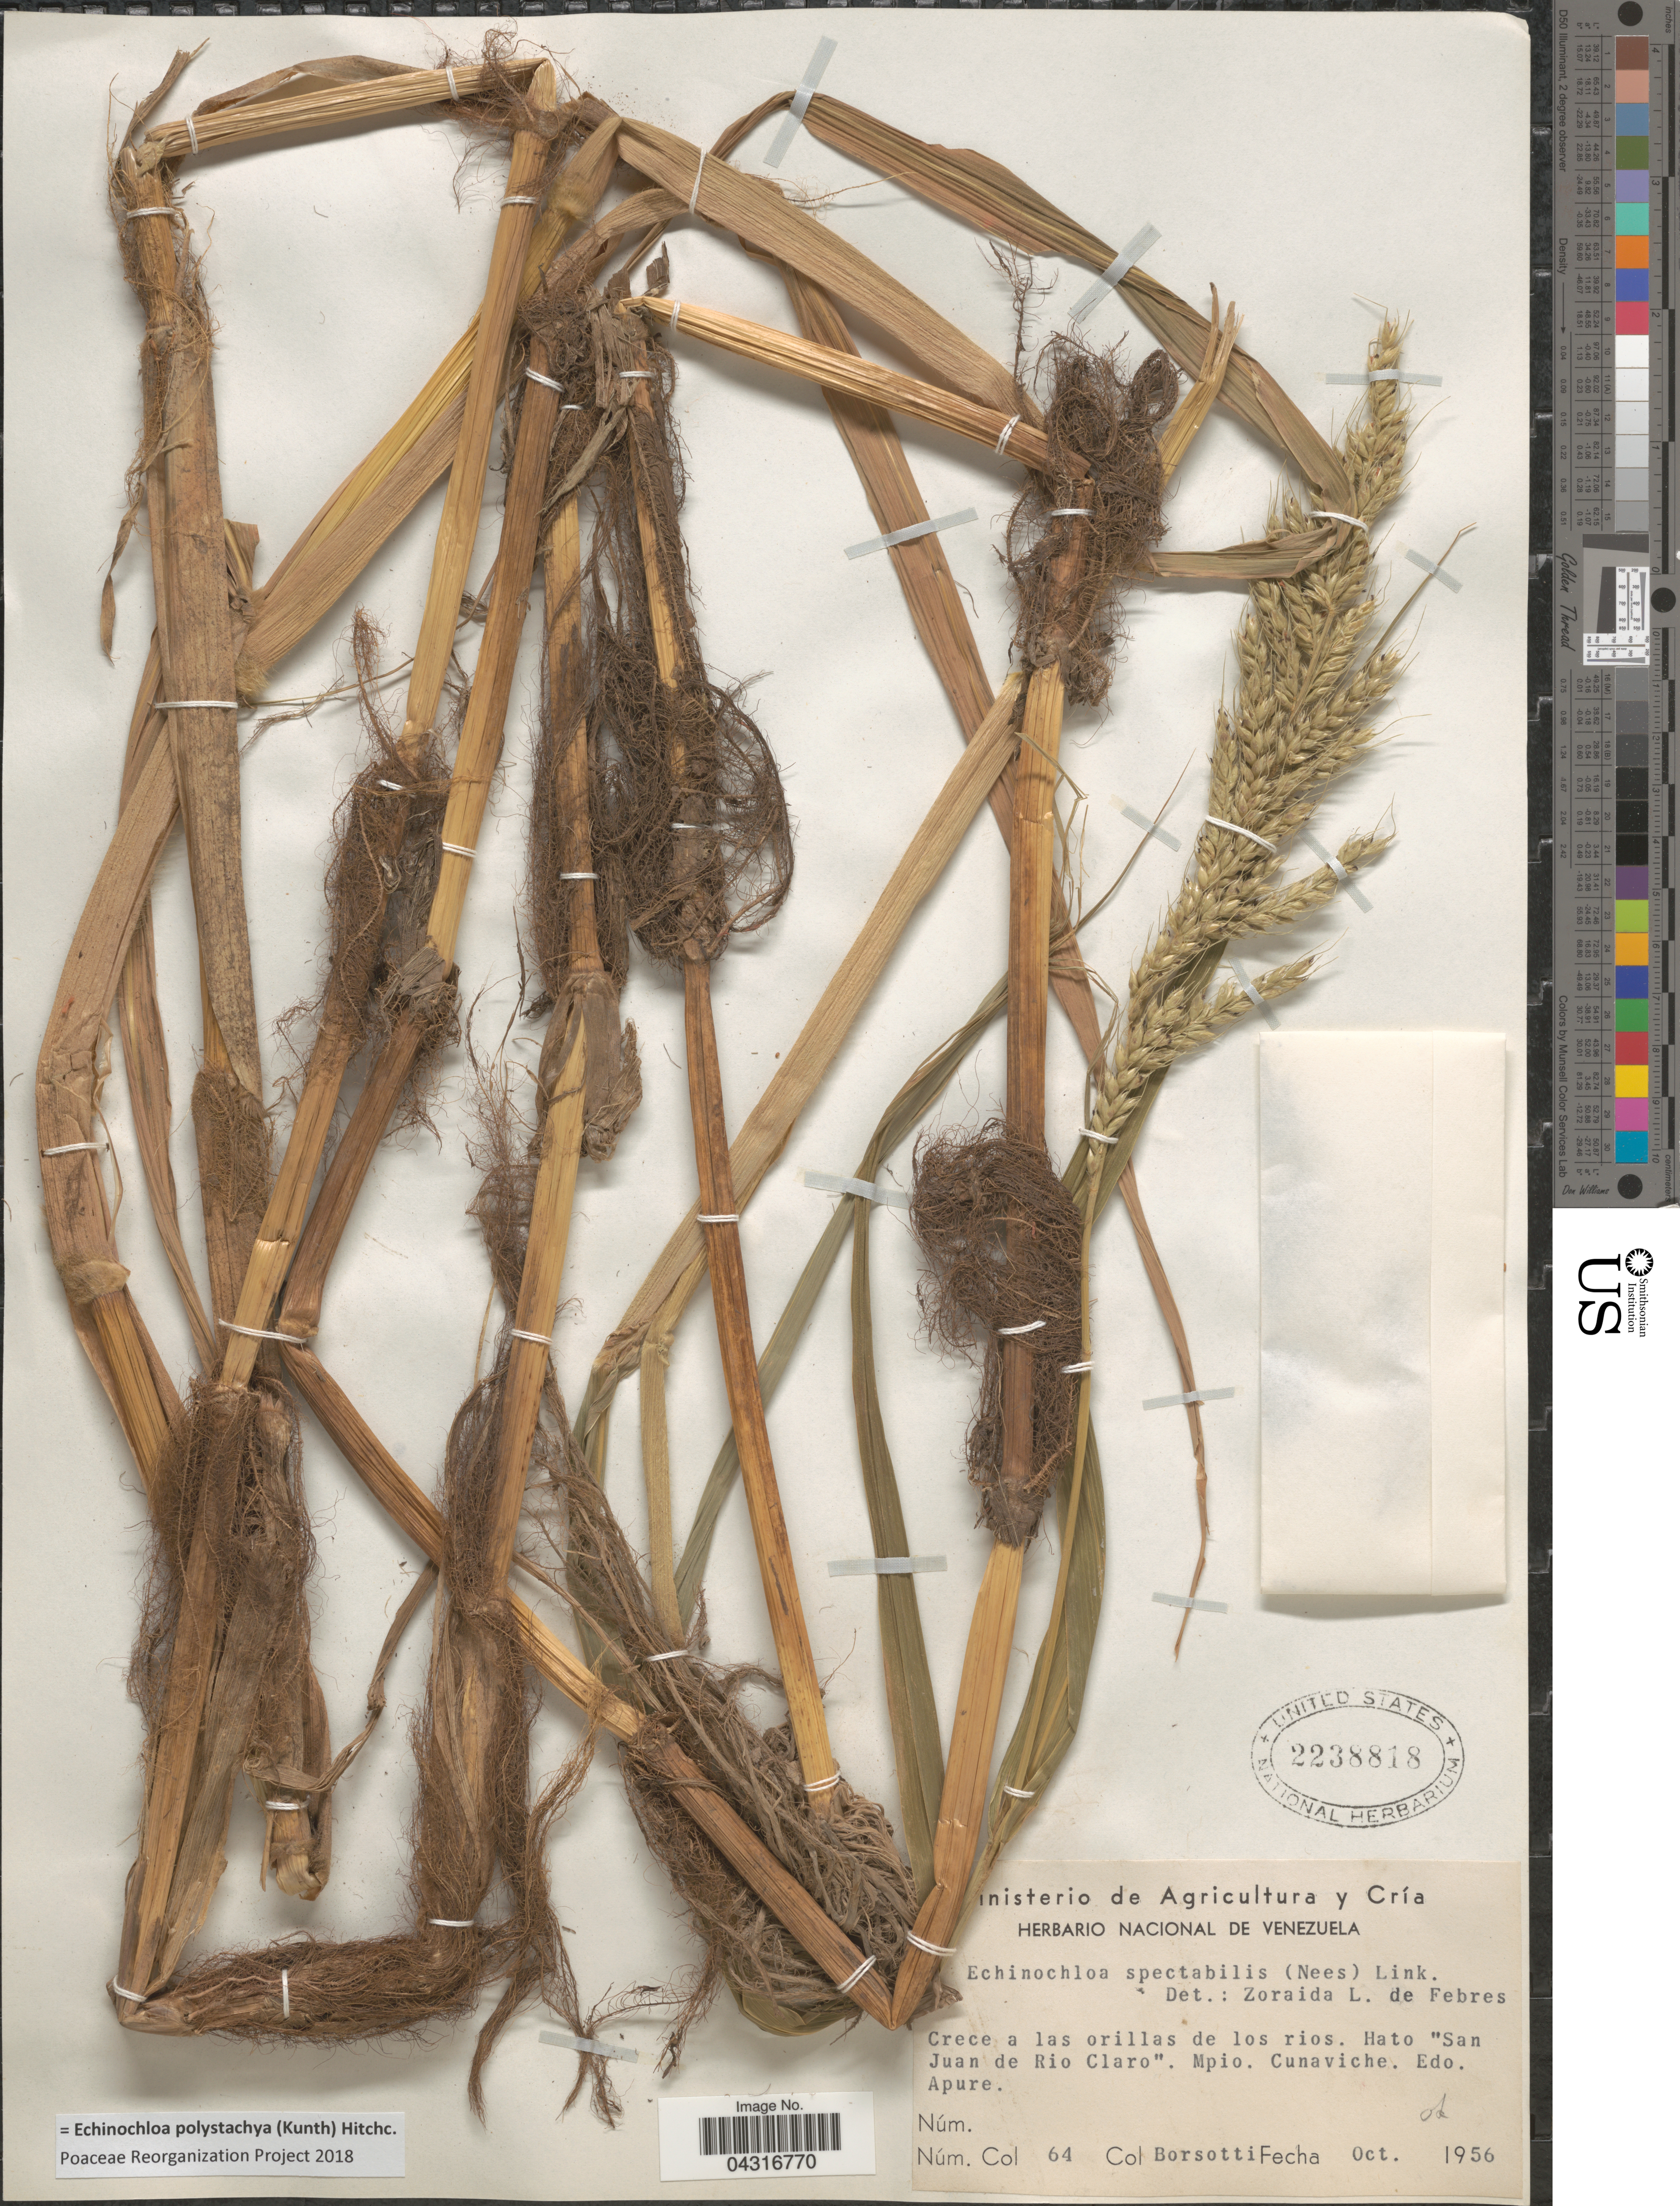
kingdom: Plantae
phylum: Tracheophyta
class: Liliopsida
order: Poales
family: Poaceae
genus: Echinochloa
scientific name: Echinochloa polystachya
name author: (Kunth) Hitchc.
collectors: Borsotti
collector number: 64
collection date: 1956-10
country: Venezuela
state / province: Apure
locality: Crece a las orillas de los rios. Hato "San Juan de Rio Claro". Mpio. Cunaviche.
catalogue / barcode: US 2238818